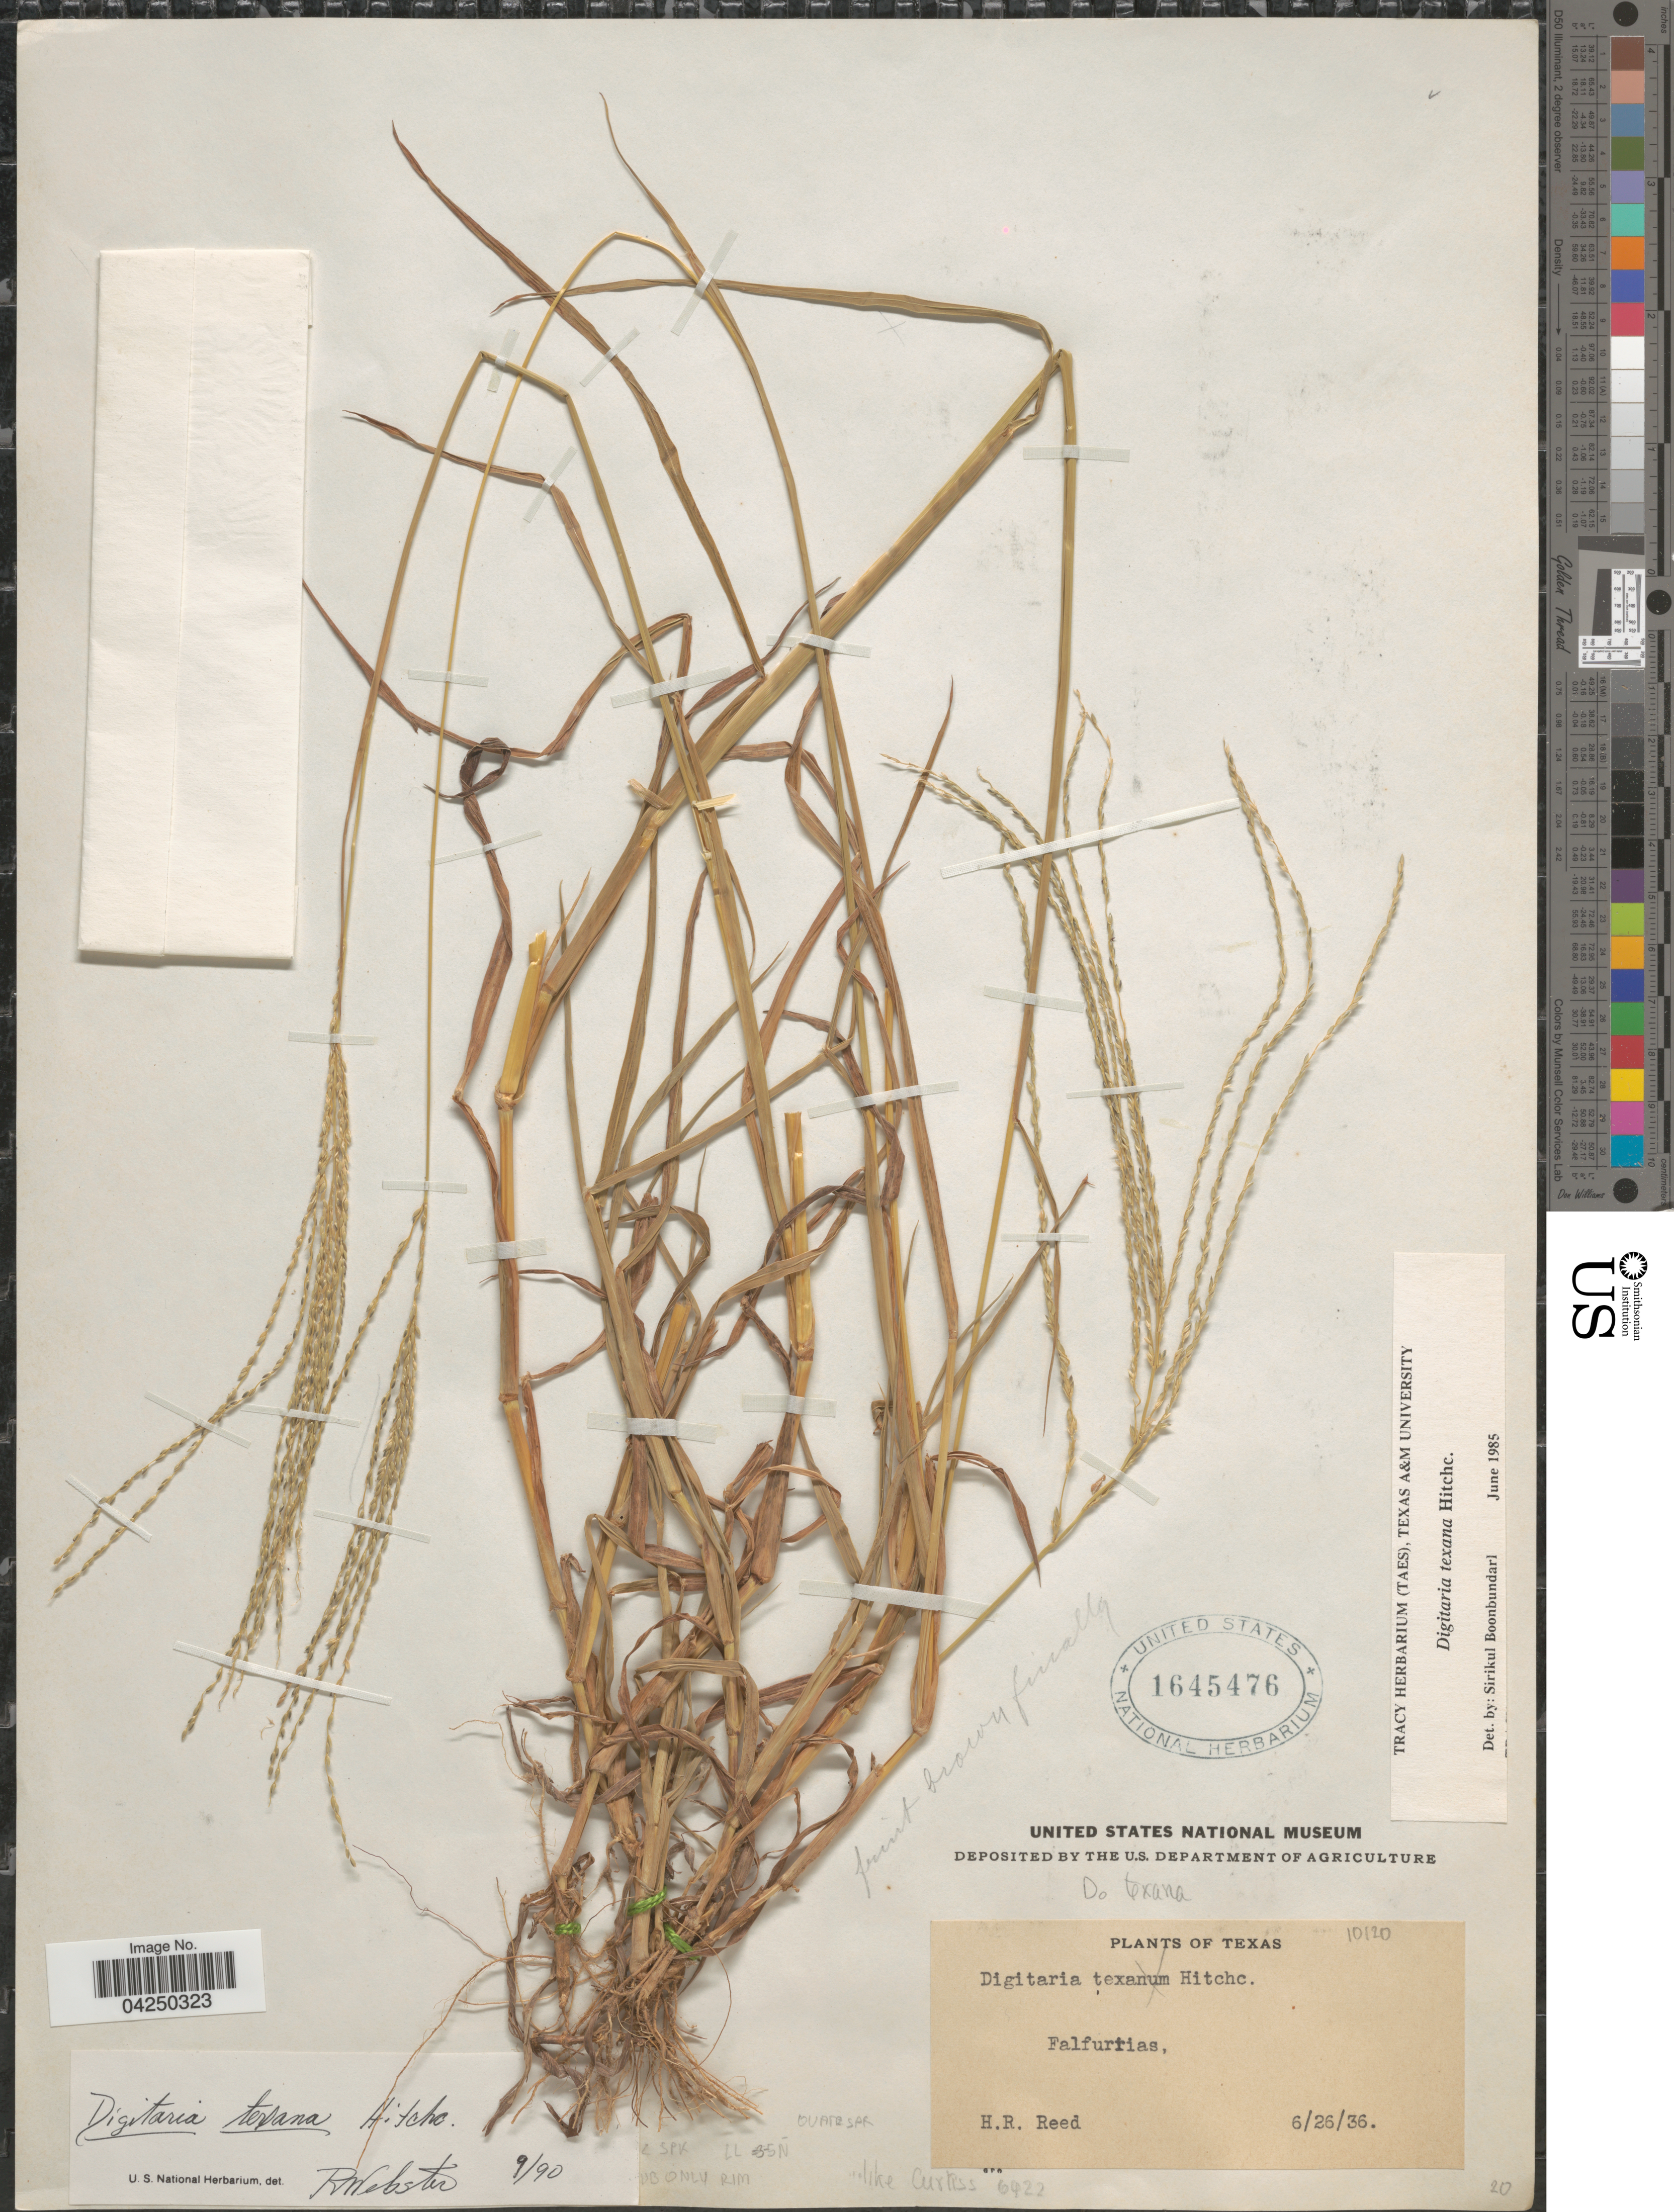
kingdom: Plantae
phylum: Tracheophyta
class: Liliopsida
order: Poales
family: Poaceae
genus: Digitaria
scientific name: Digitaria texana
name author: Hitchc.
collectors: H. Reed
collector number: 10120?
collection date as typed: Transcribed d/m/y: 26/6/36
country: United States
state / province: Texas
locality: Falfurrias.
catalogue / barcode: US 1645476